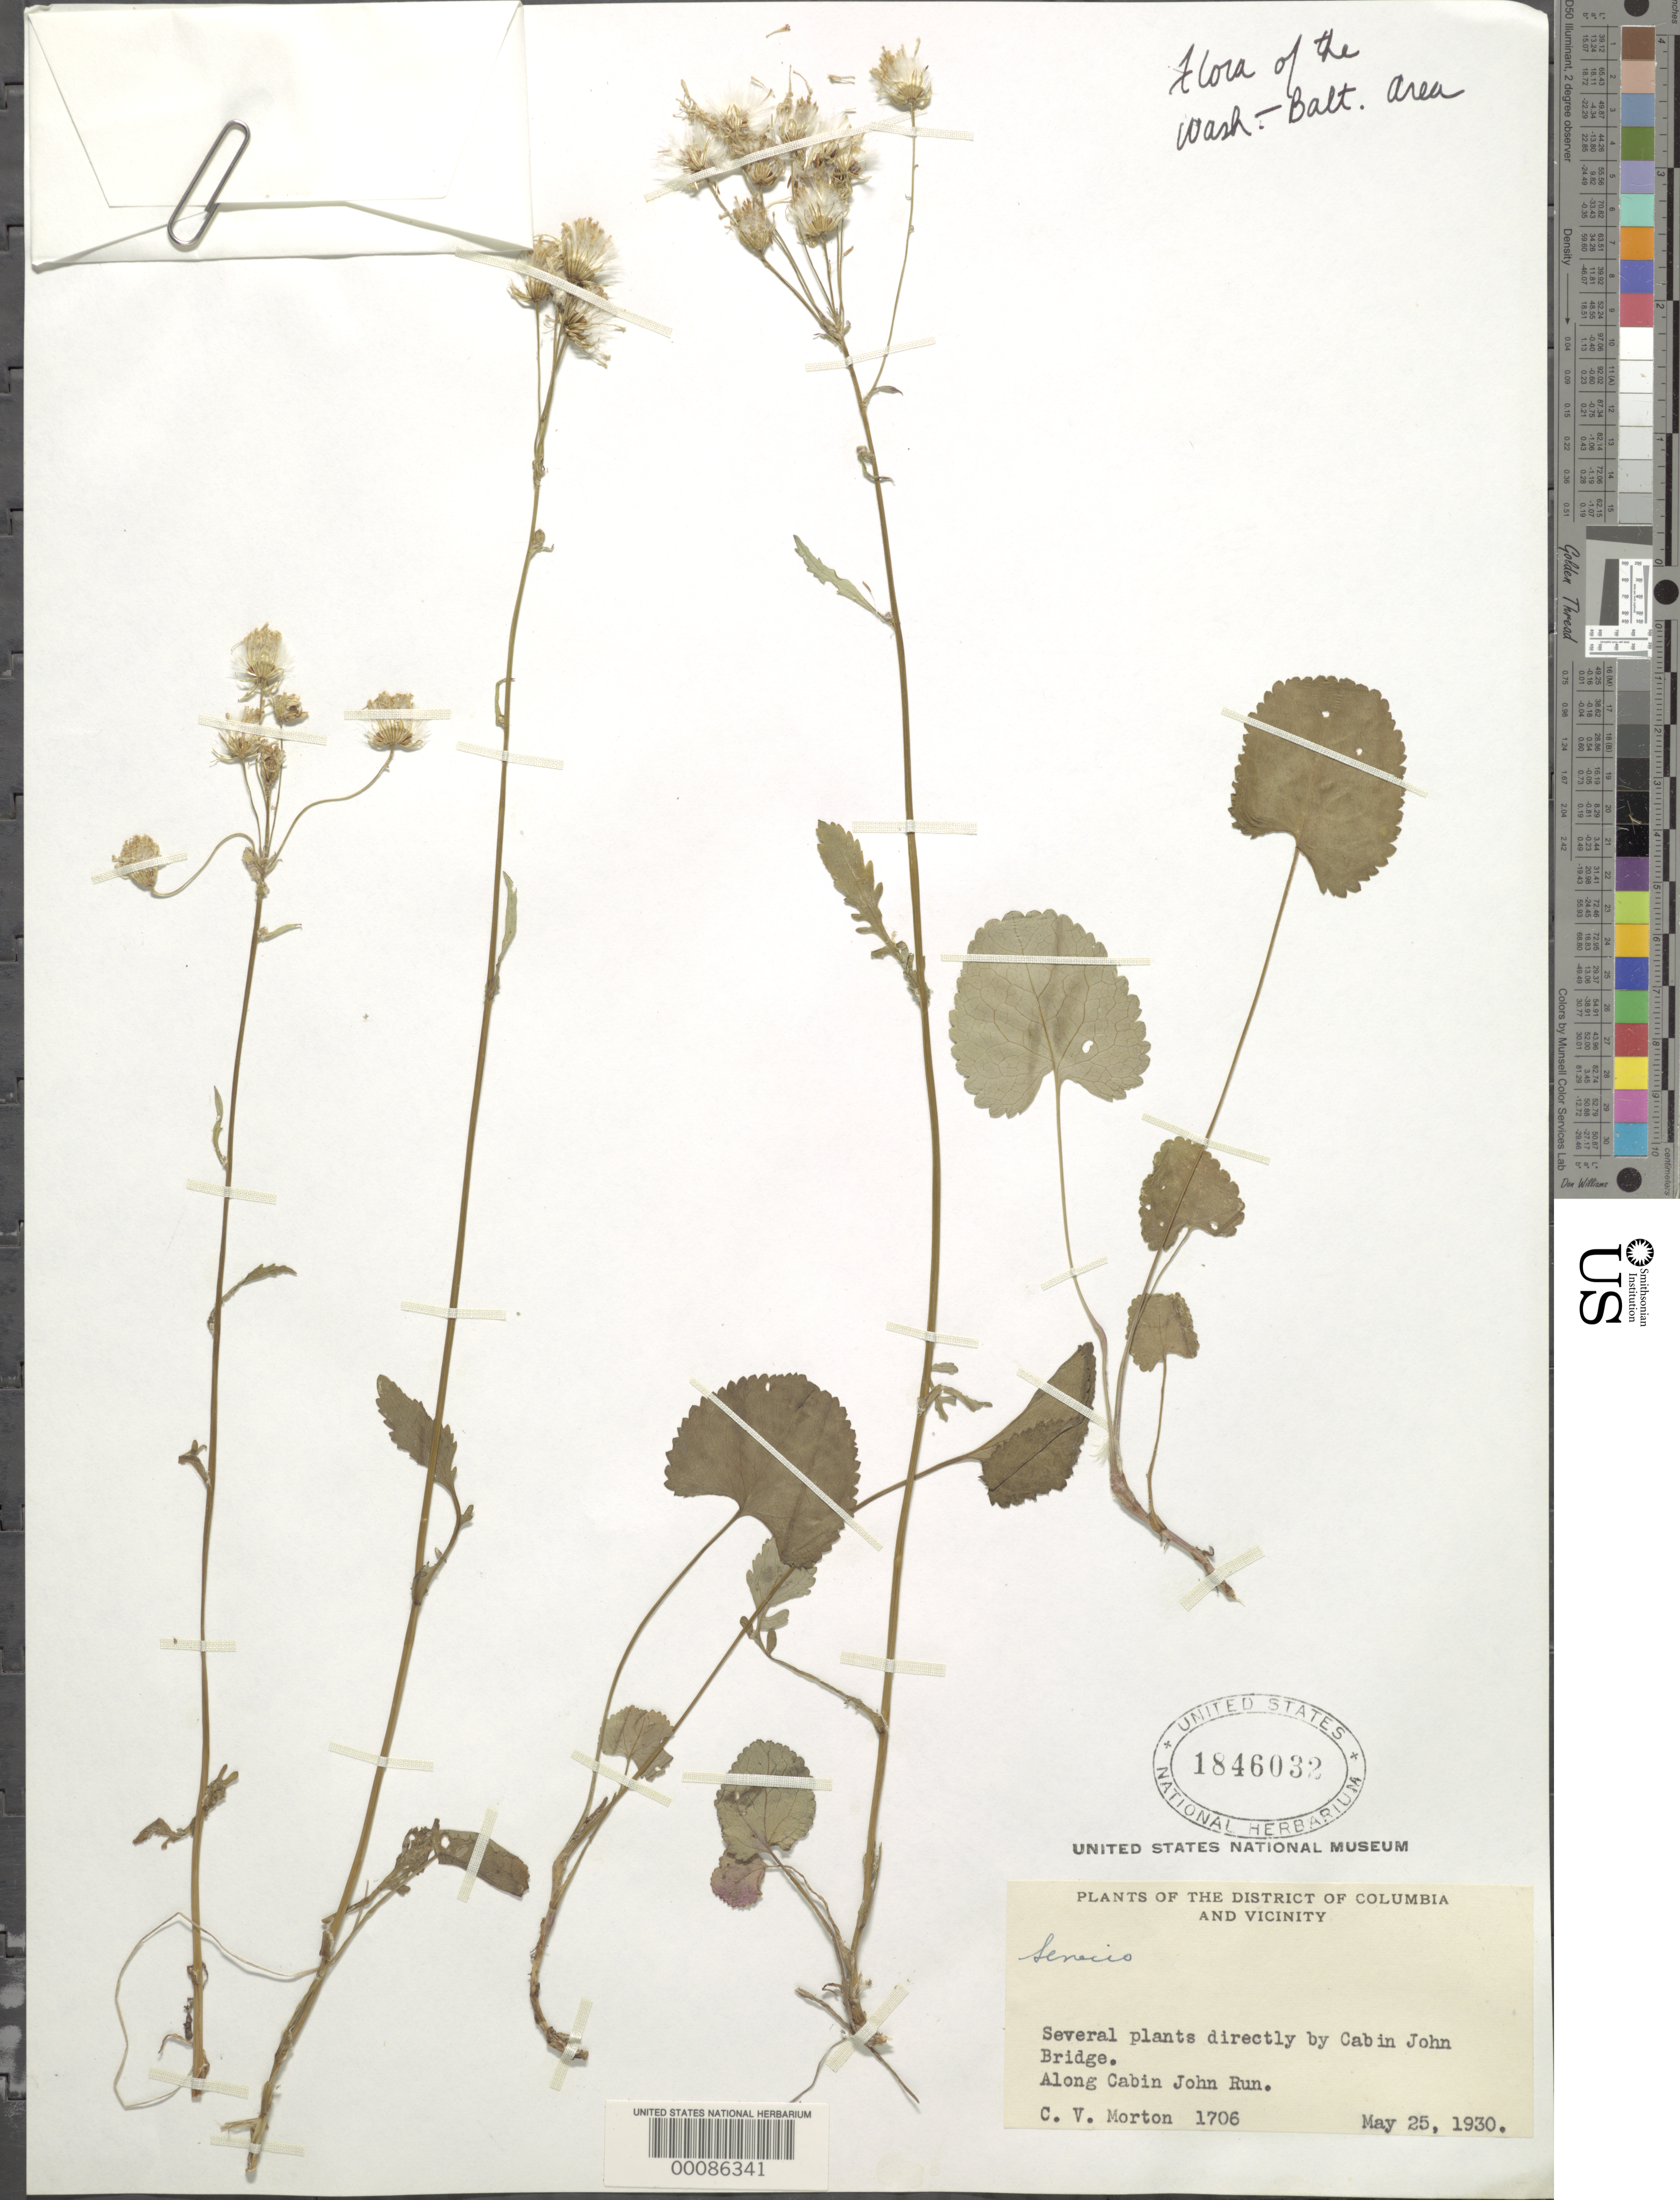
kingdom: Plantae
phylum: Tracheophyta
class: Magnoliopsida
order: Asterales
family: Asteraceae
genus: Packera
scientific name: Packera aurea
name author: (L.) Á. Löve & D. Löve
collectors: C. V. Morton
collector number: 1706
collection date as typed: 25 May 1930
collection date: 1930-05-25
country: United States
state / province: Maryland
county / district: Montgomery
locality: Along Cabin John Run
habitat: Banks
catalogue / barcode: US 1846032